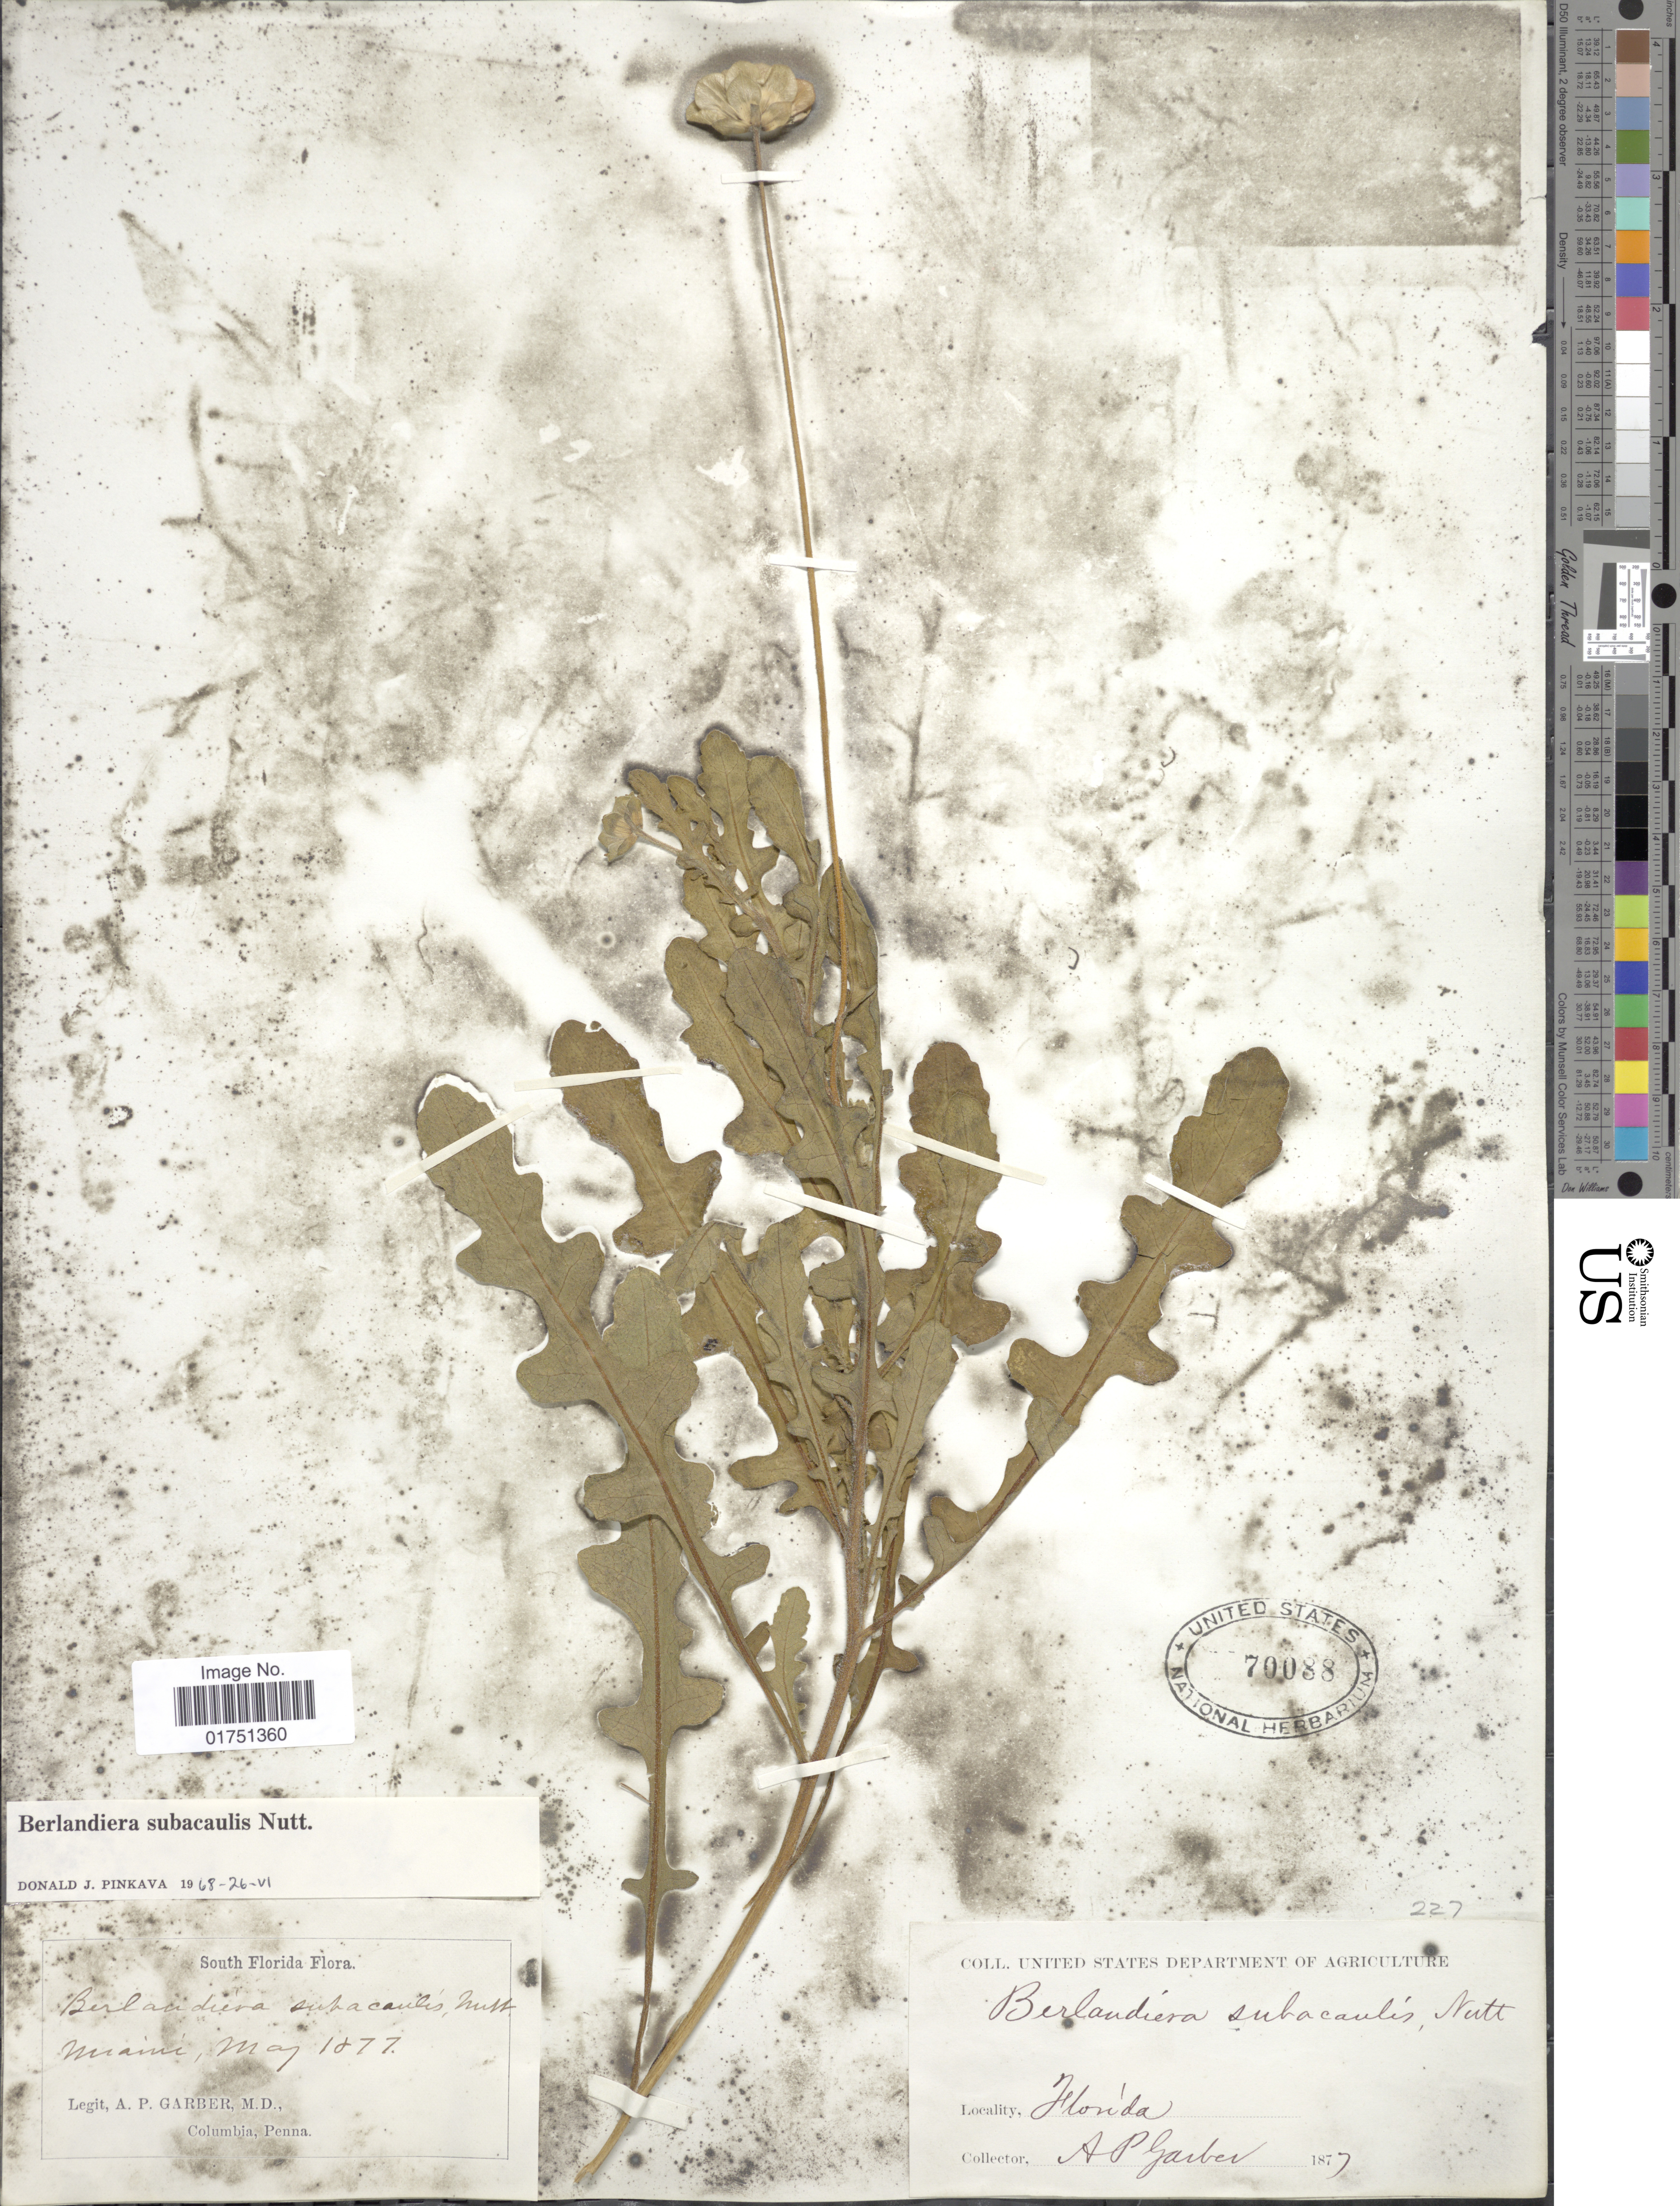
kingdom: Plantae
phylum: Tracheophyta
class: Magnoliopsida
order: Asterales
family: Asteraceae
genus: Berlandiera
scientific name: Berlandiera subacaulis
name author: Nutt.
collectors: A. P. Garber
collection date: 1877-05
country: United States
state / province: Florida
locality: South Florida. Miami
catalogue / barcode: US 70088